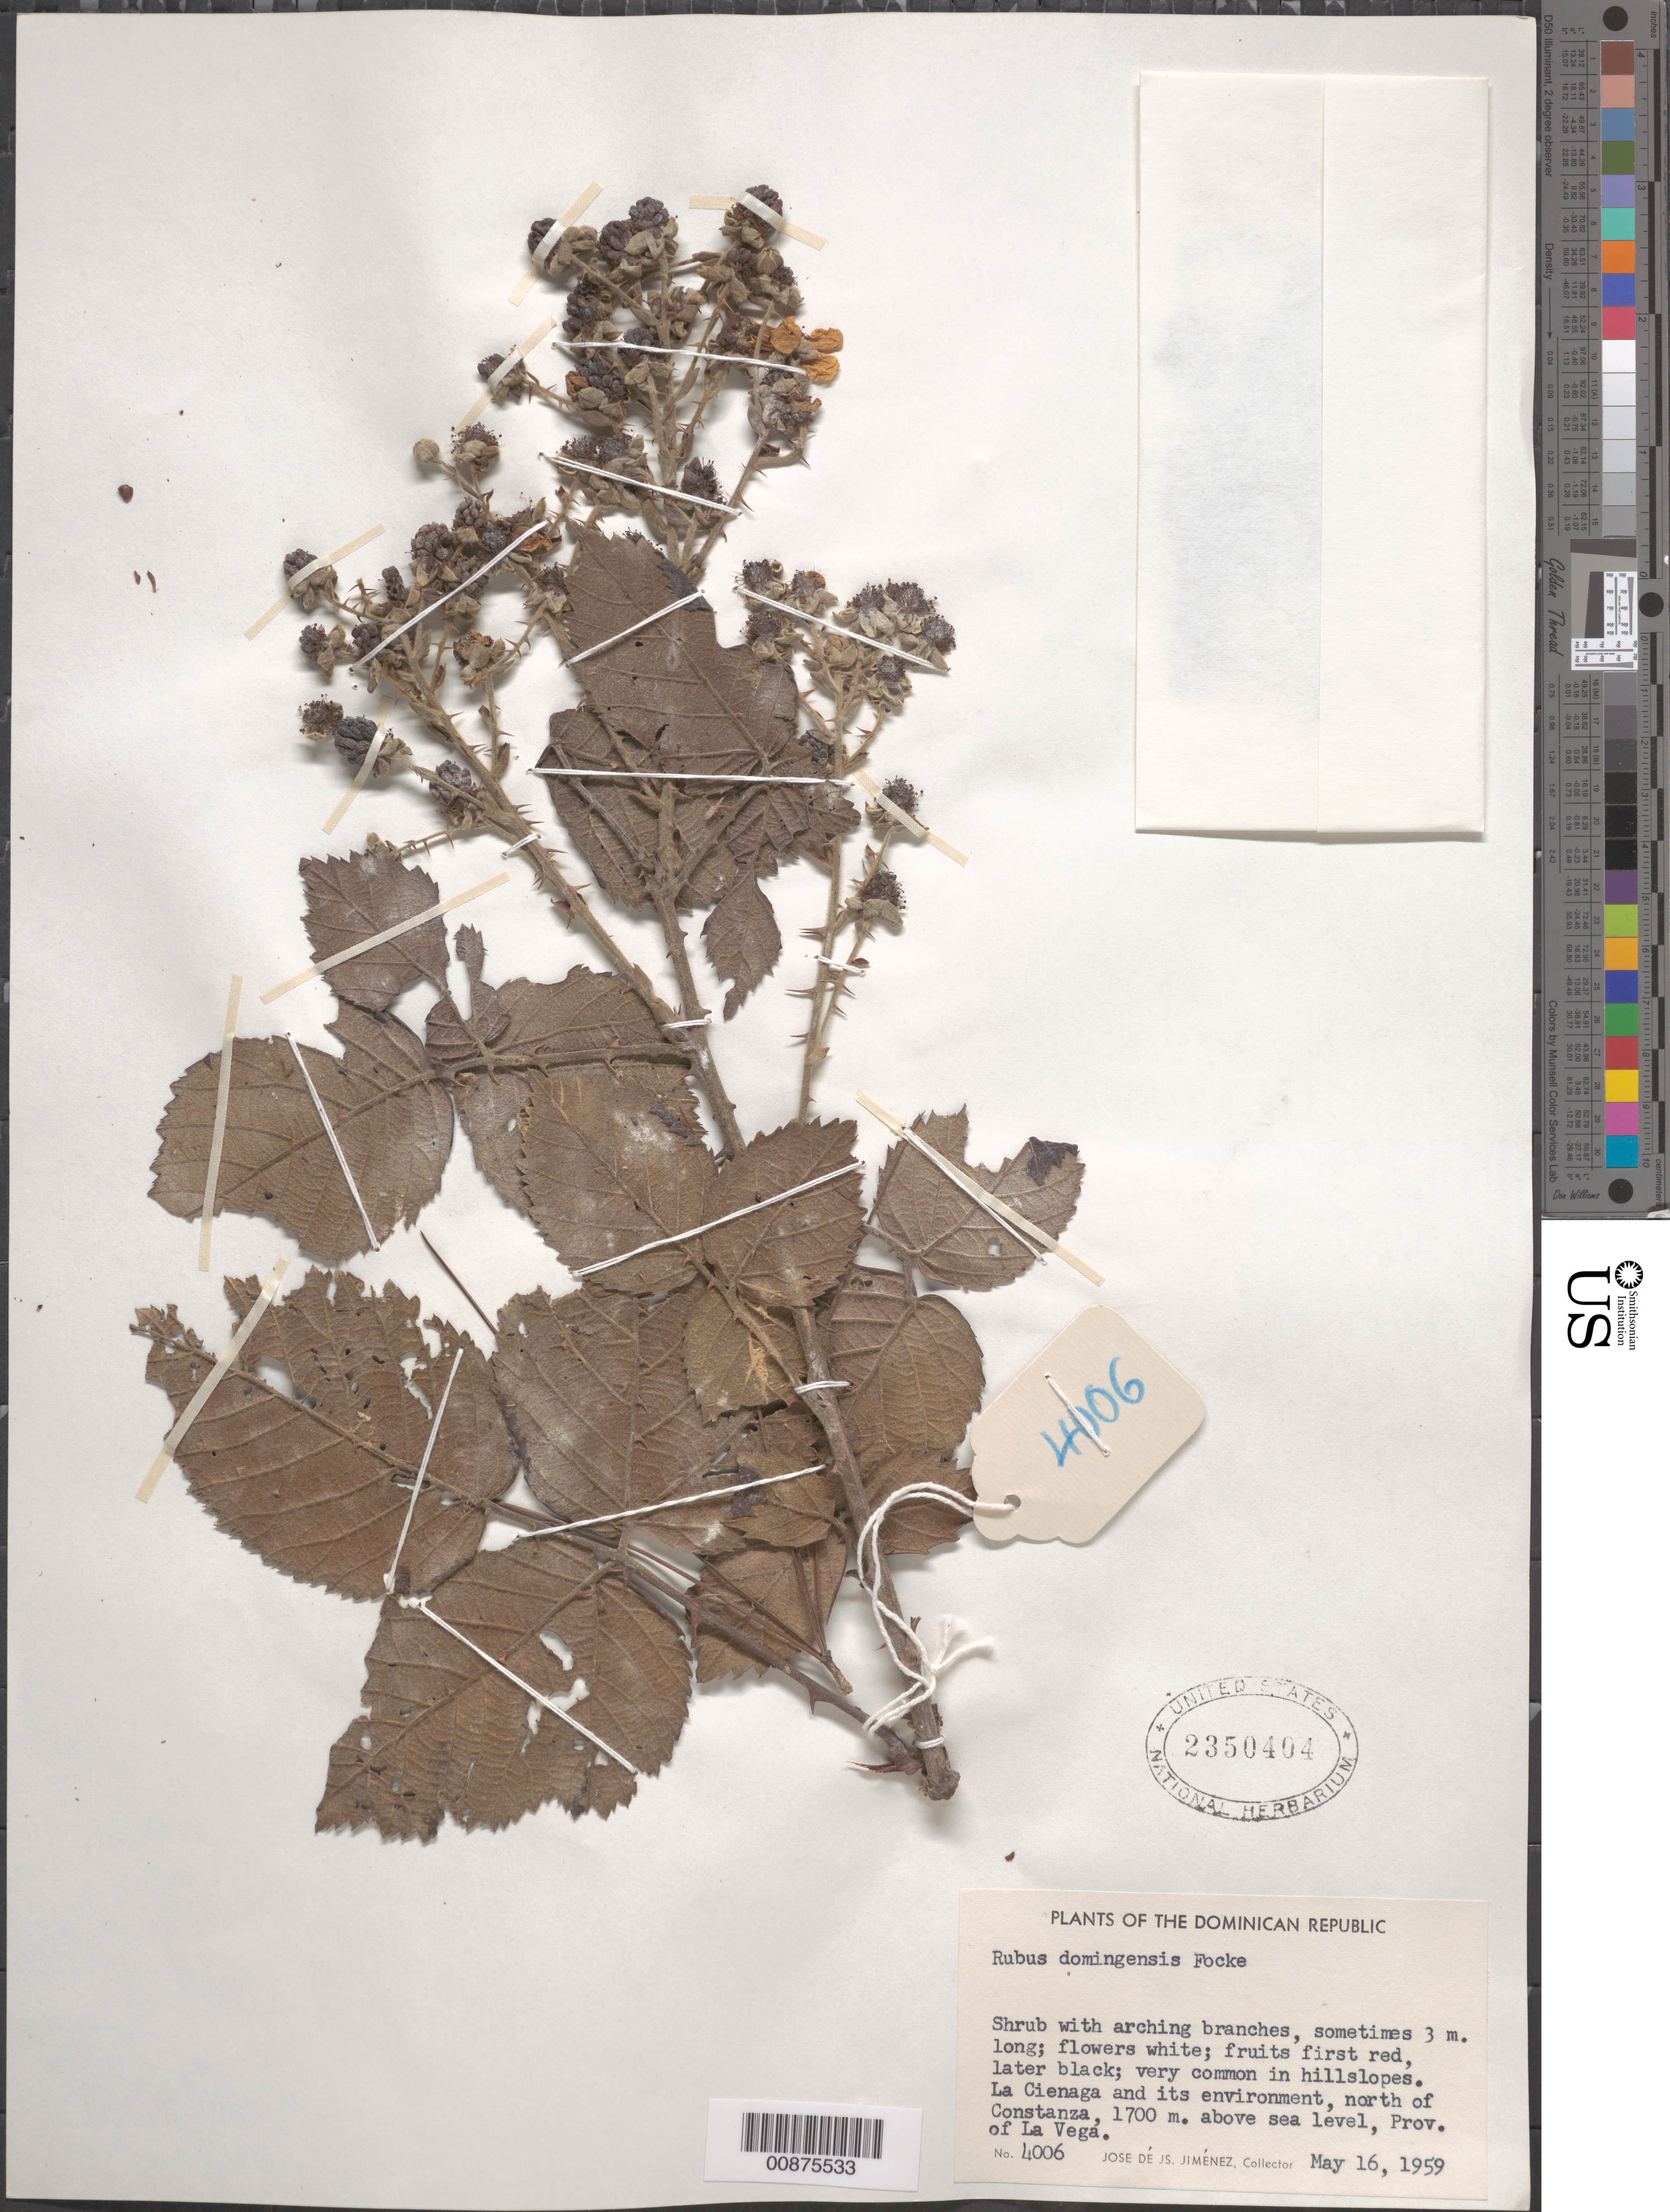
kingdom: Plantae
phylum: Tracheophyta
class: Magnoliopsida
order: Rosales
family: Rosaceae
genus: Rubus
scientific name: Rubus domingensis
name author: Focke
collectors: J. J. Jiménez Almonte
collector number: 4006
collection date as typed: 16 May 1959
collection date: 1959-05-16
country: Dominican Republic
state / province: La Vega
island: Hispaniola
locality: La Cienaga and its environment, N of Constanza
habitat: In hillslopes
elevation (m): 1700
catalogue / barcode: US 2350404